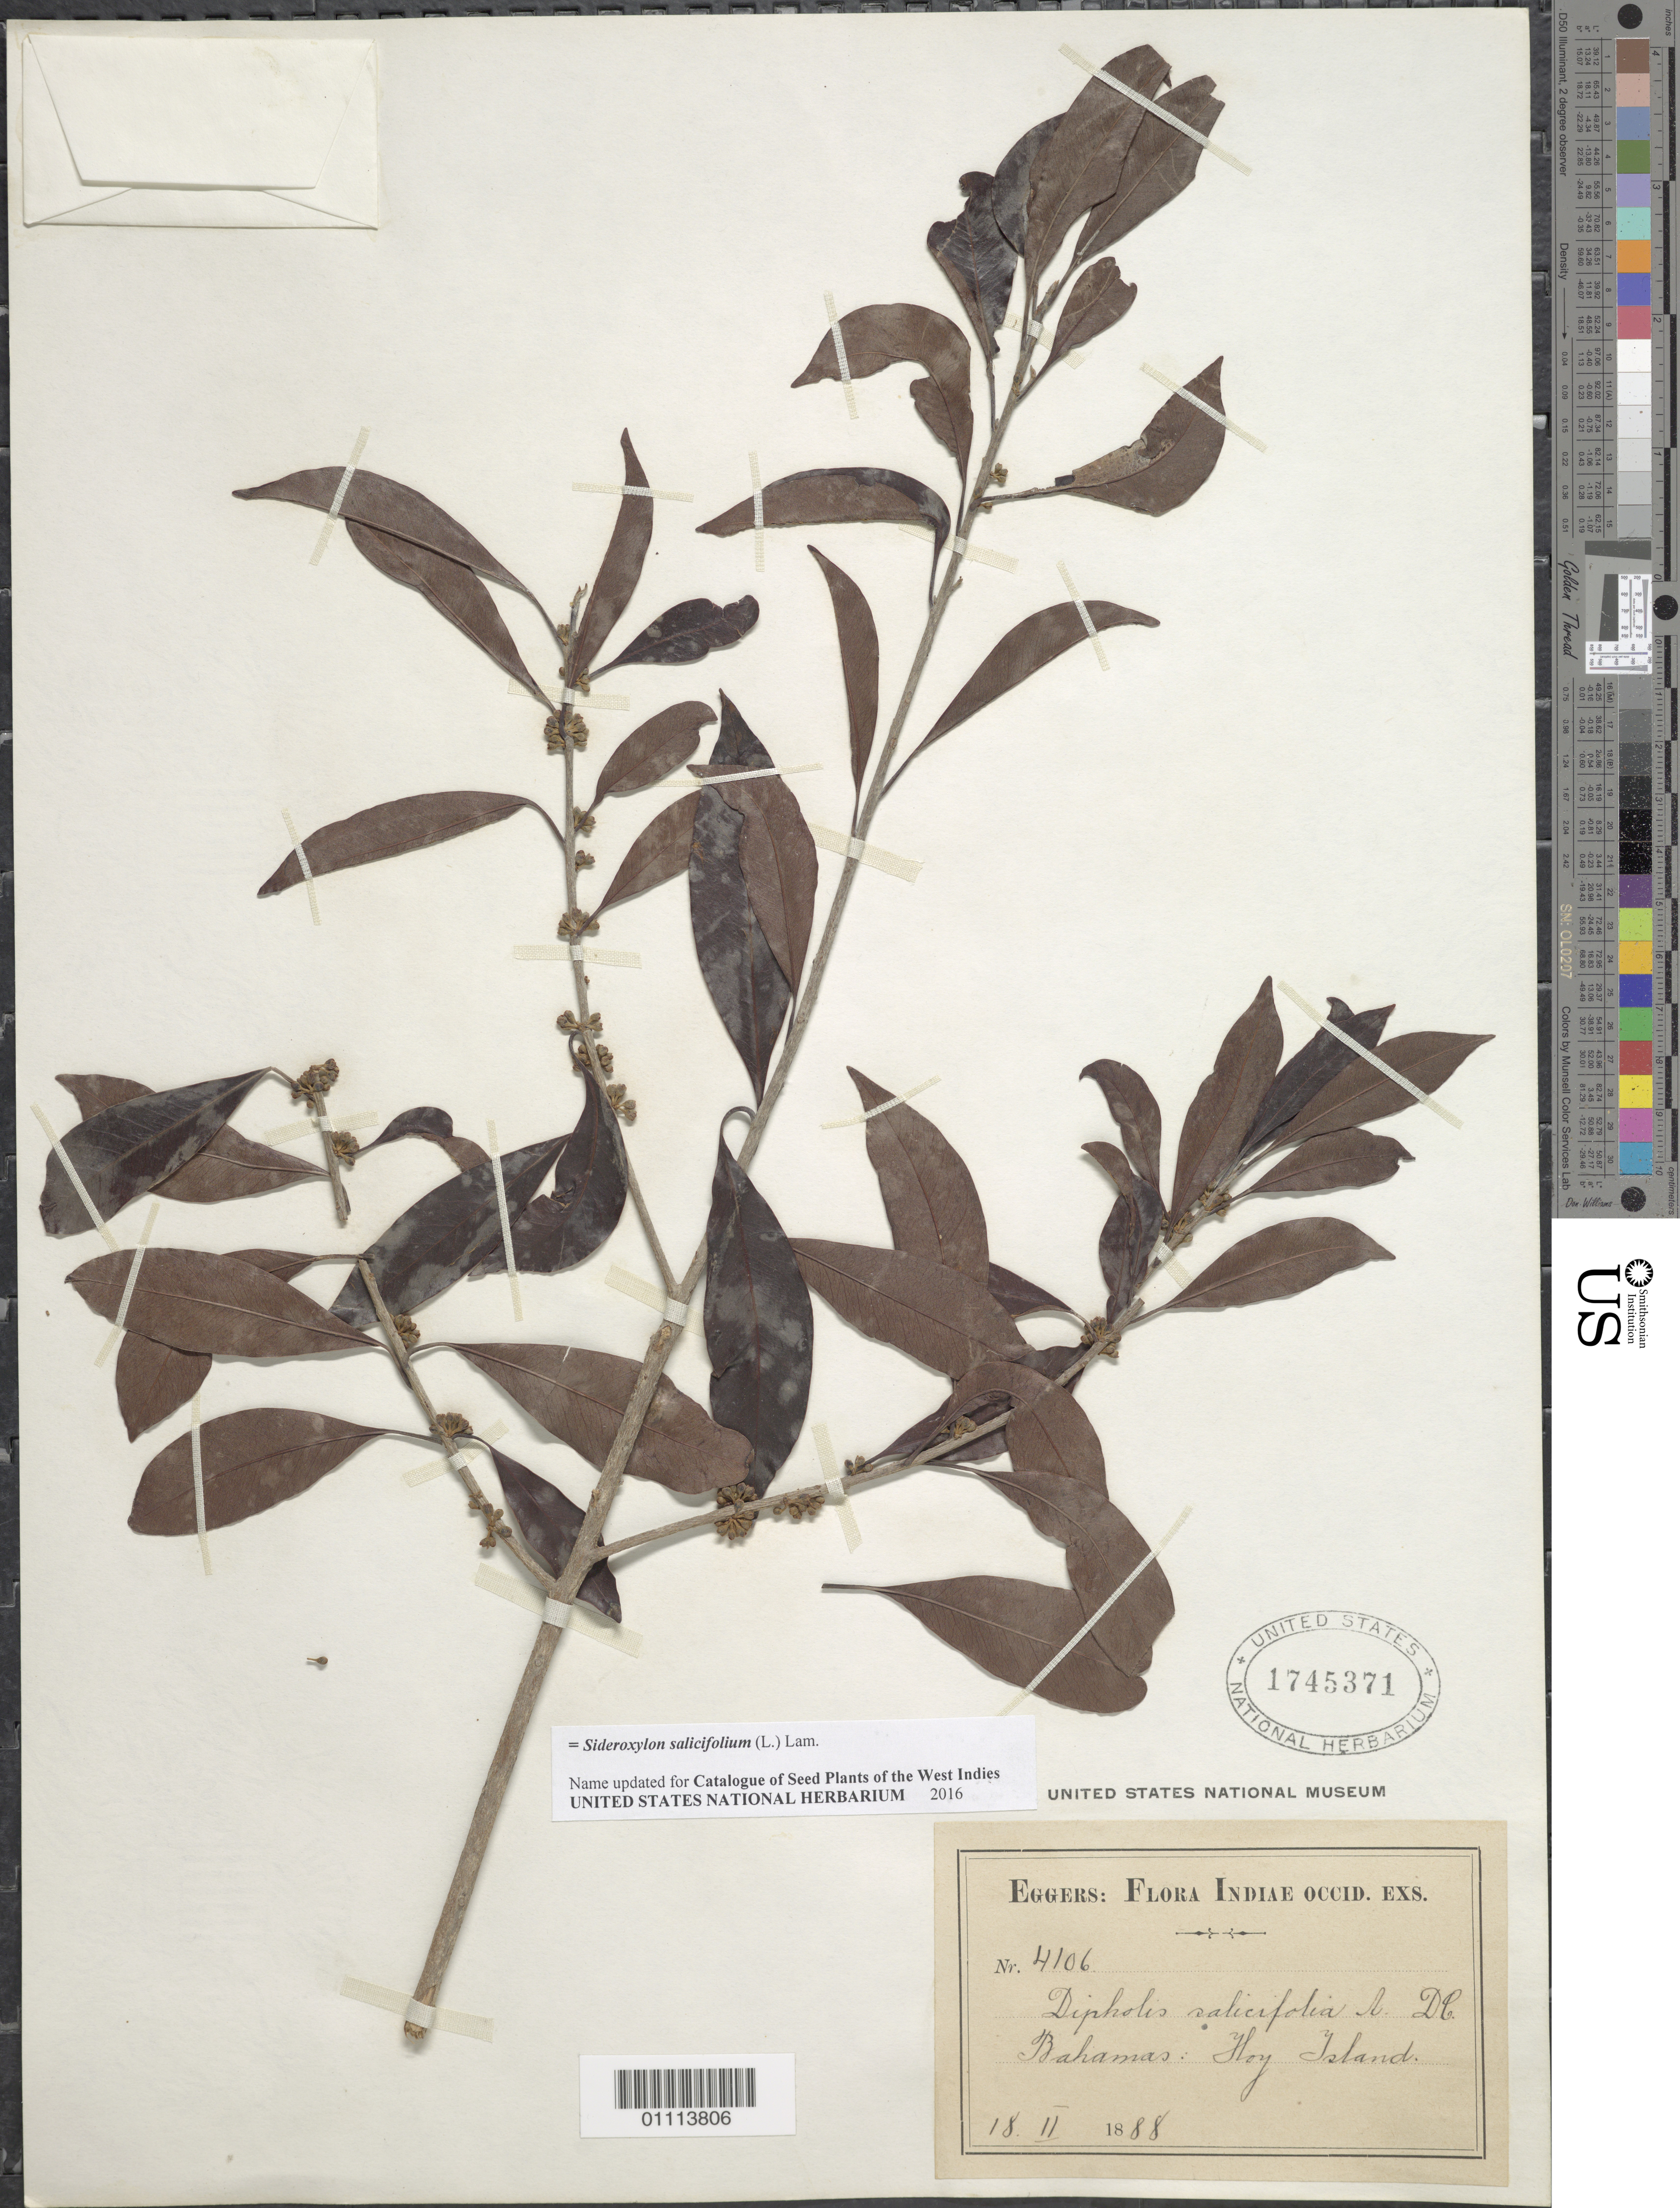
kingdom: Plantae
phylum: Tracheophyta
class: Magnoliopsida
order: Ericales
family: Sapotaceae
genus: Dipholis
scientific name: Dipholis salicifolia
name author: (L.) A. DC.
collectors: H. F. A. von Eggers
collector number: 4106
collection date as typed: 18 Feb 1888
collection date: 1888-02-18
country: Bahamas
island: Hog I.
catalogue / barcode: US 1745371